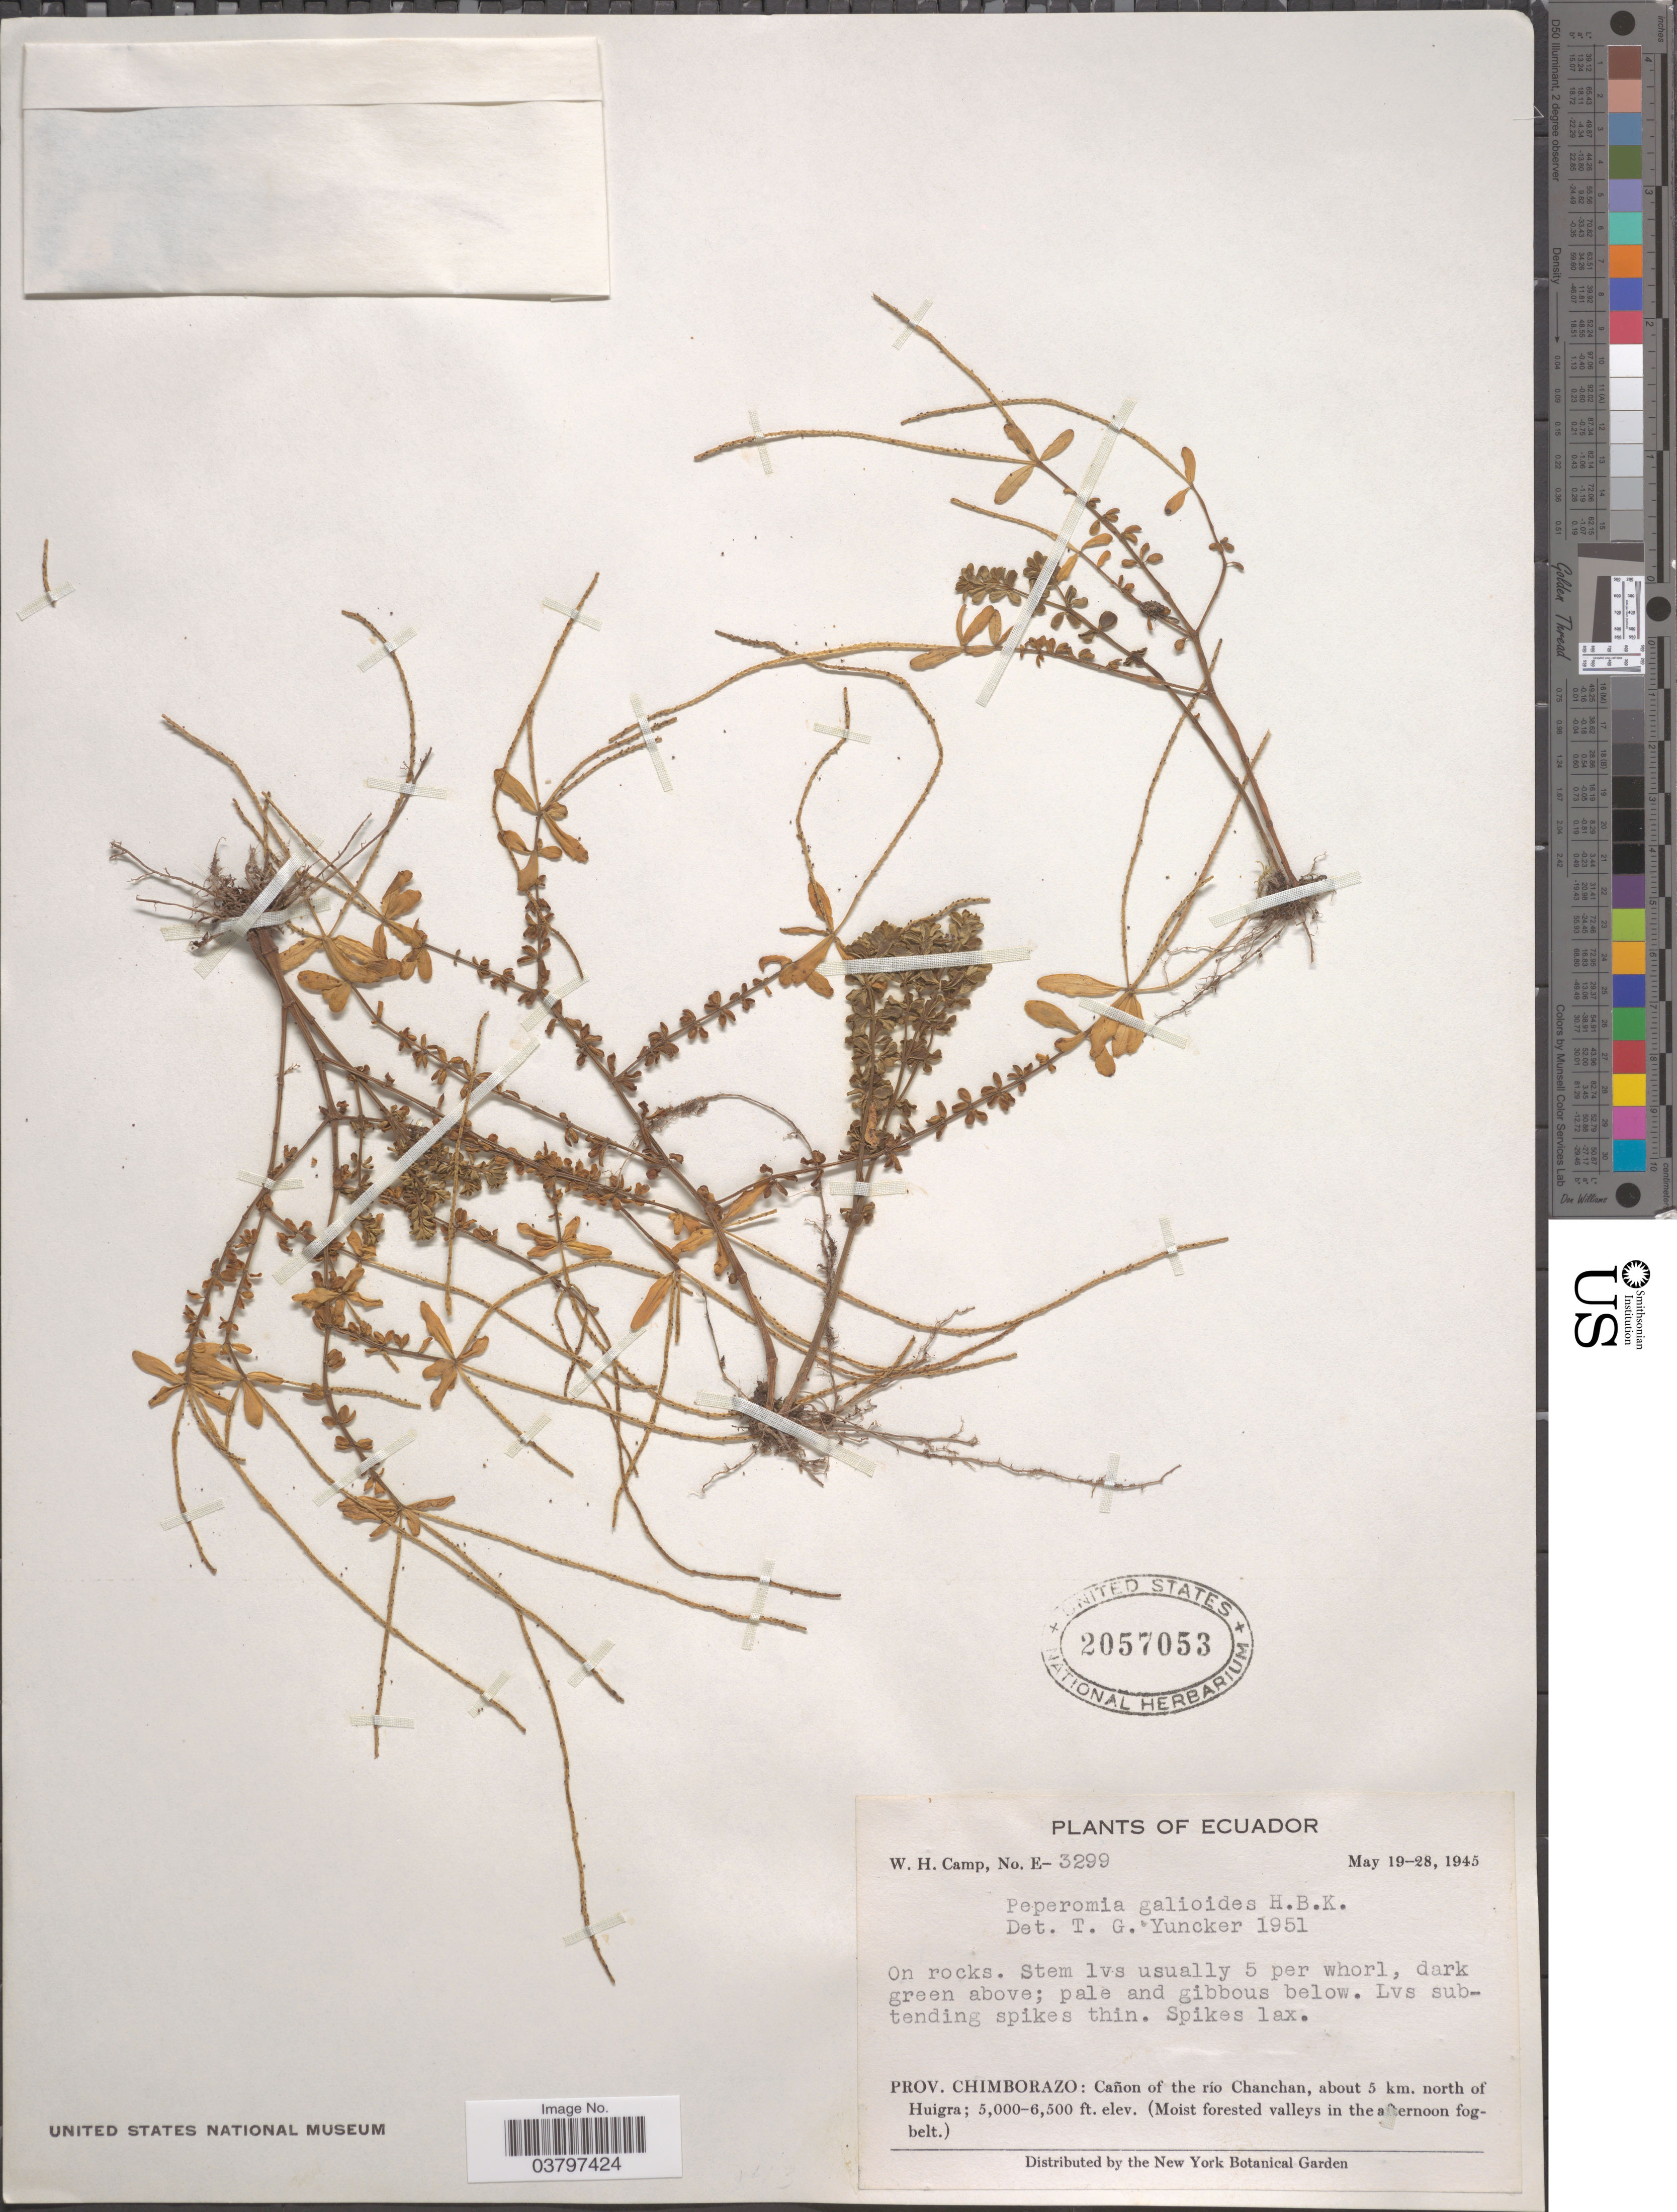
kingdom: Plantae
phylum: Tracheophyta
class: Magnoliopsida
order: Piperales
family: Piperaceae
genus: Peperomia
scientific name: Peperomia galioides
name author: Kunth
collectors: W. H. Camp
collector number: E-3299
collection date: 1945-05-19/1945-05-28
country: Ecuador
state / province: Chimborazo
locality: Cañon of the río Chanchan, about 5 km. north of Huigra.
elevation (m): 1524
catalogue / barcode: US 2057053